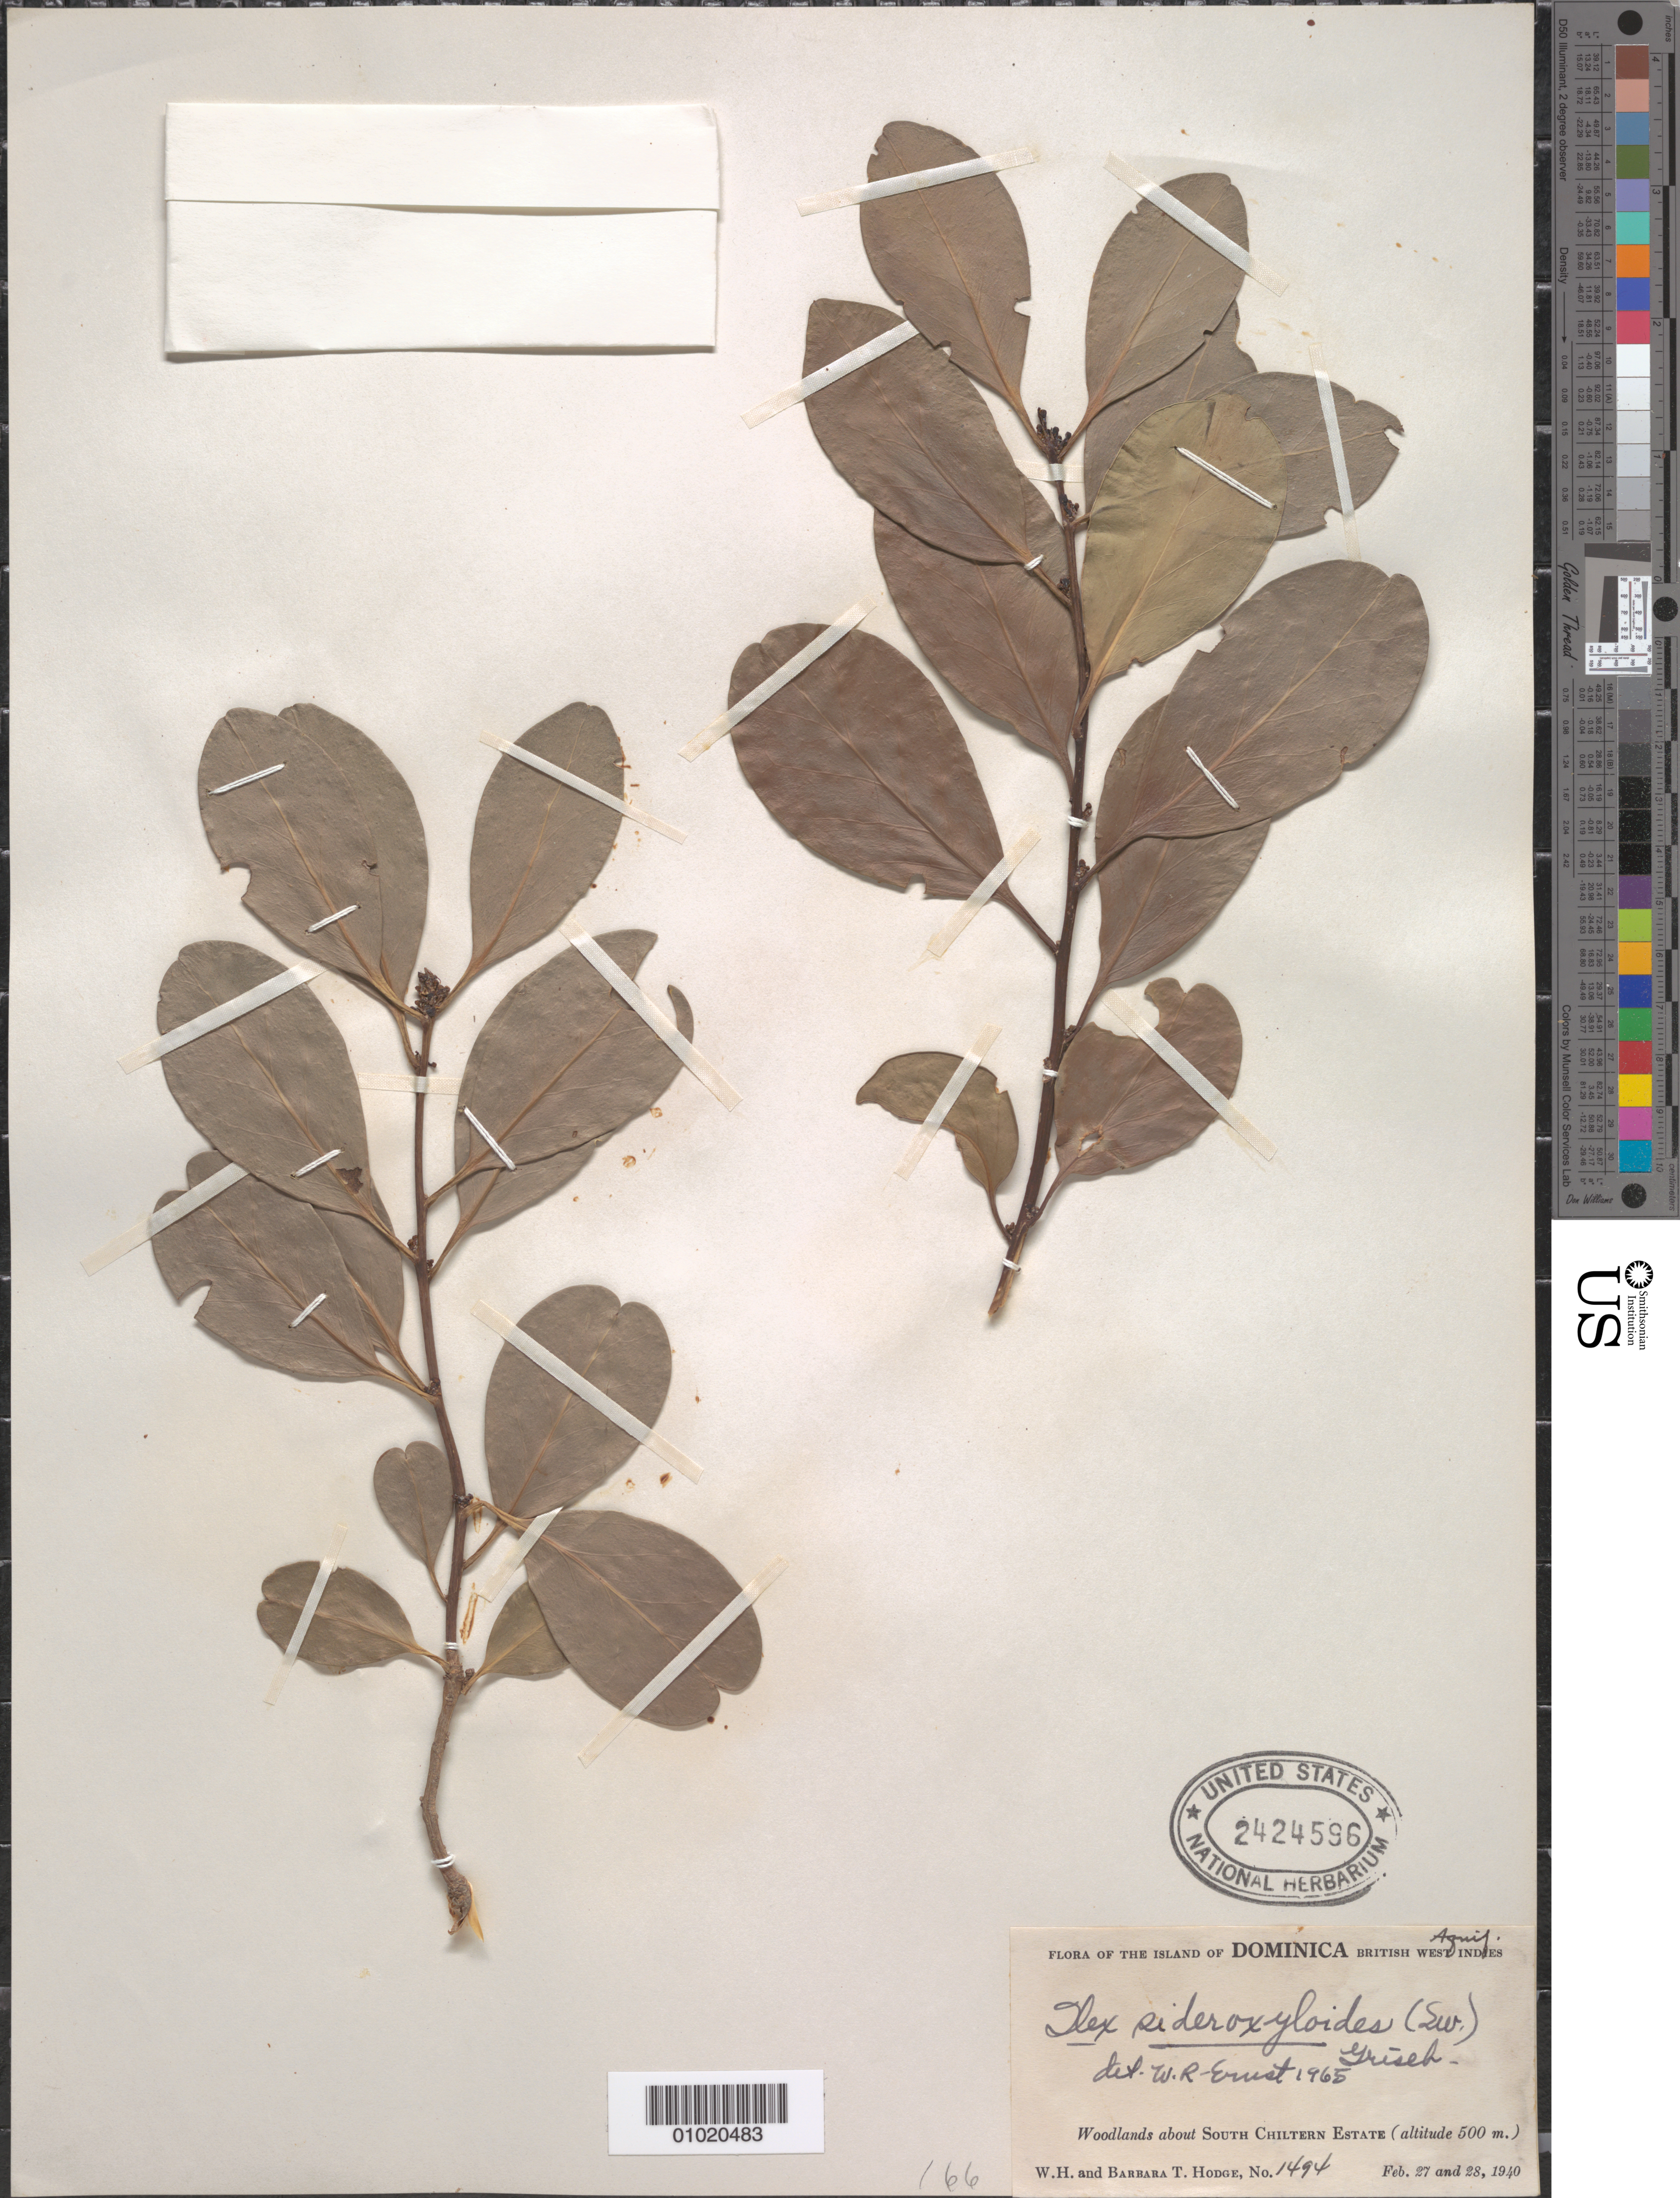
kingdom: Plantae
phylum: Tracheophyta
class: Magnoliopsida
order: Aquifoliales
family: Aquifoliaceae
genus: Ilex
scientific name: Ilex sideroxyloides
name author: (Sw.) Griseb.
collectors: W. Hodge & B. Hodge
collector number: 1494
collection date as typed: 27 Feb 1940 and 28 Feb 1940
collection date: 1940-02-27,1940-02-28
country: Dominica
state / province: St. Luke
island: Dominica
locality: Woodlands about South Chiltern Estate.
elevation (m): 500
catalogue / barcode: US 2424596